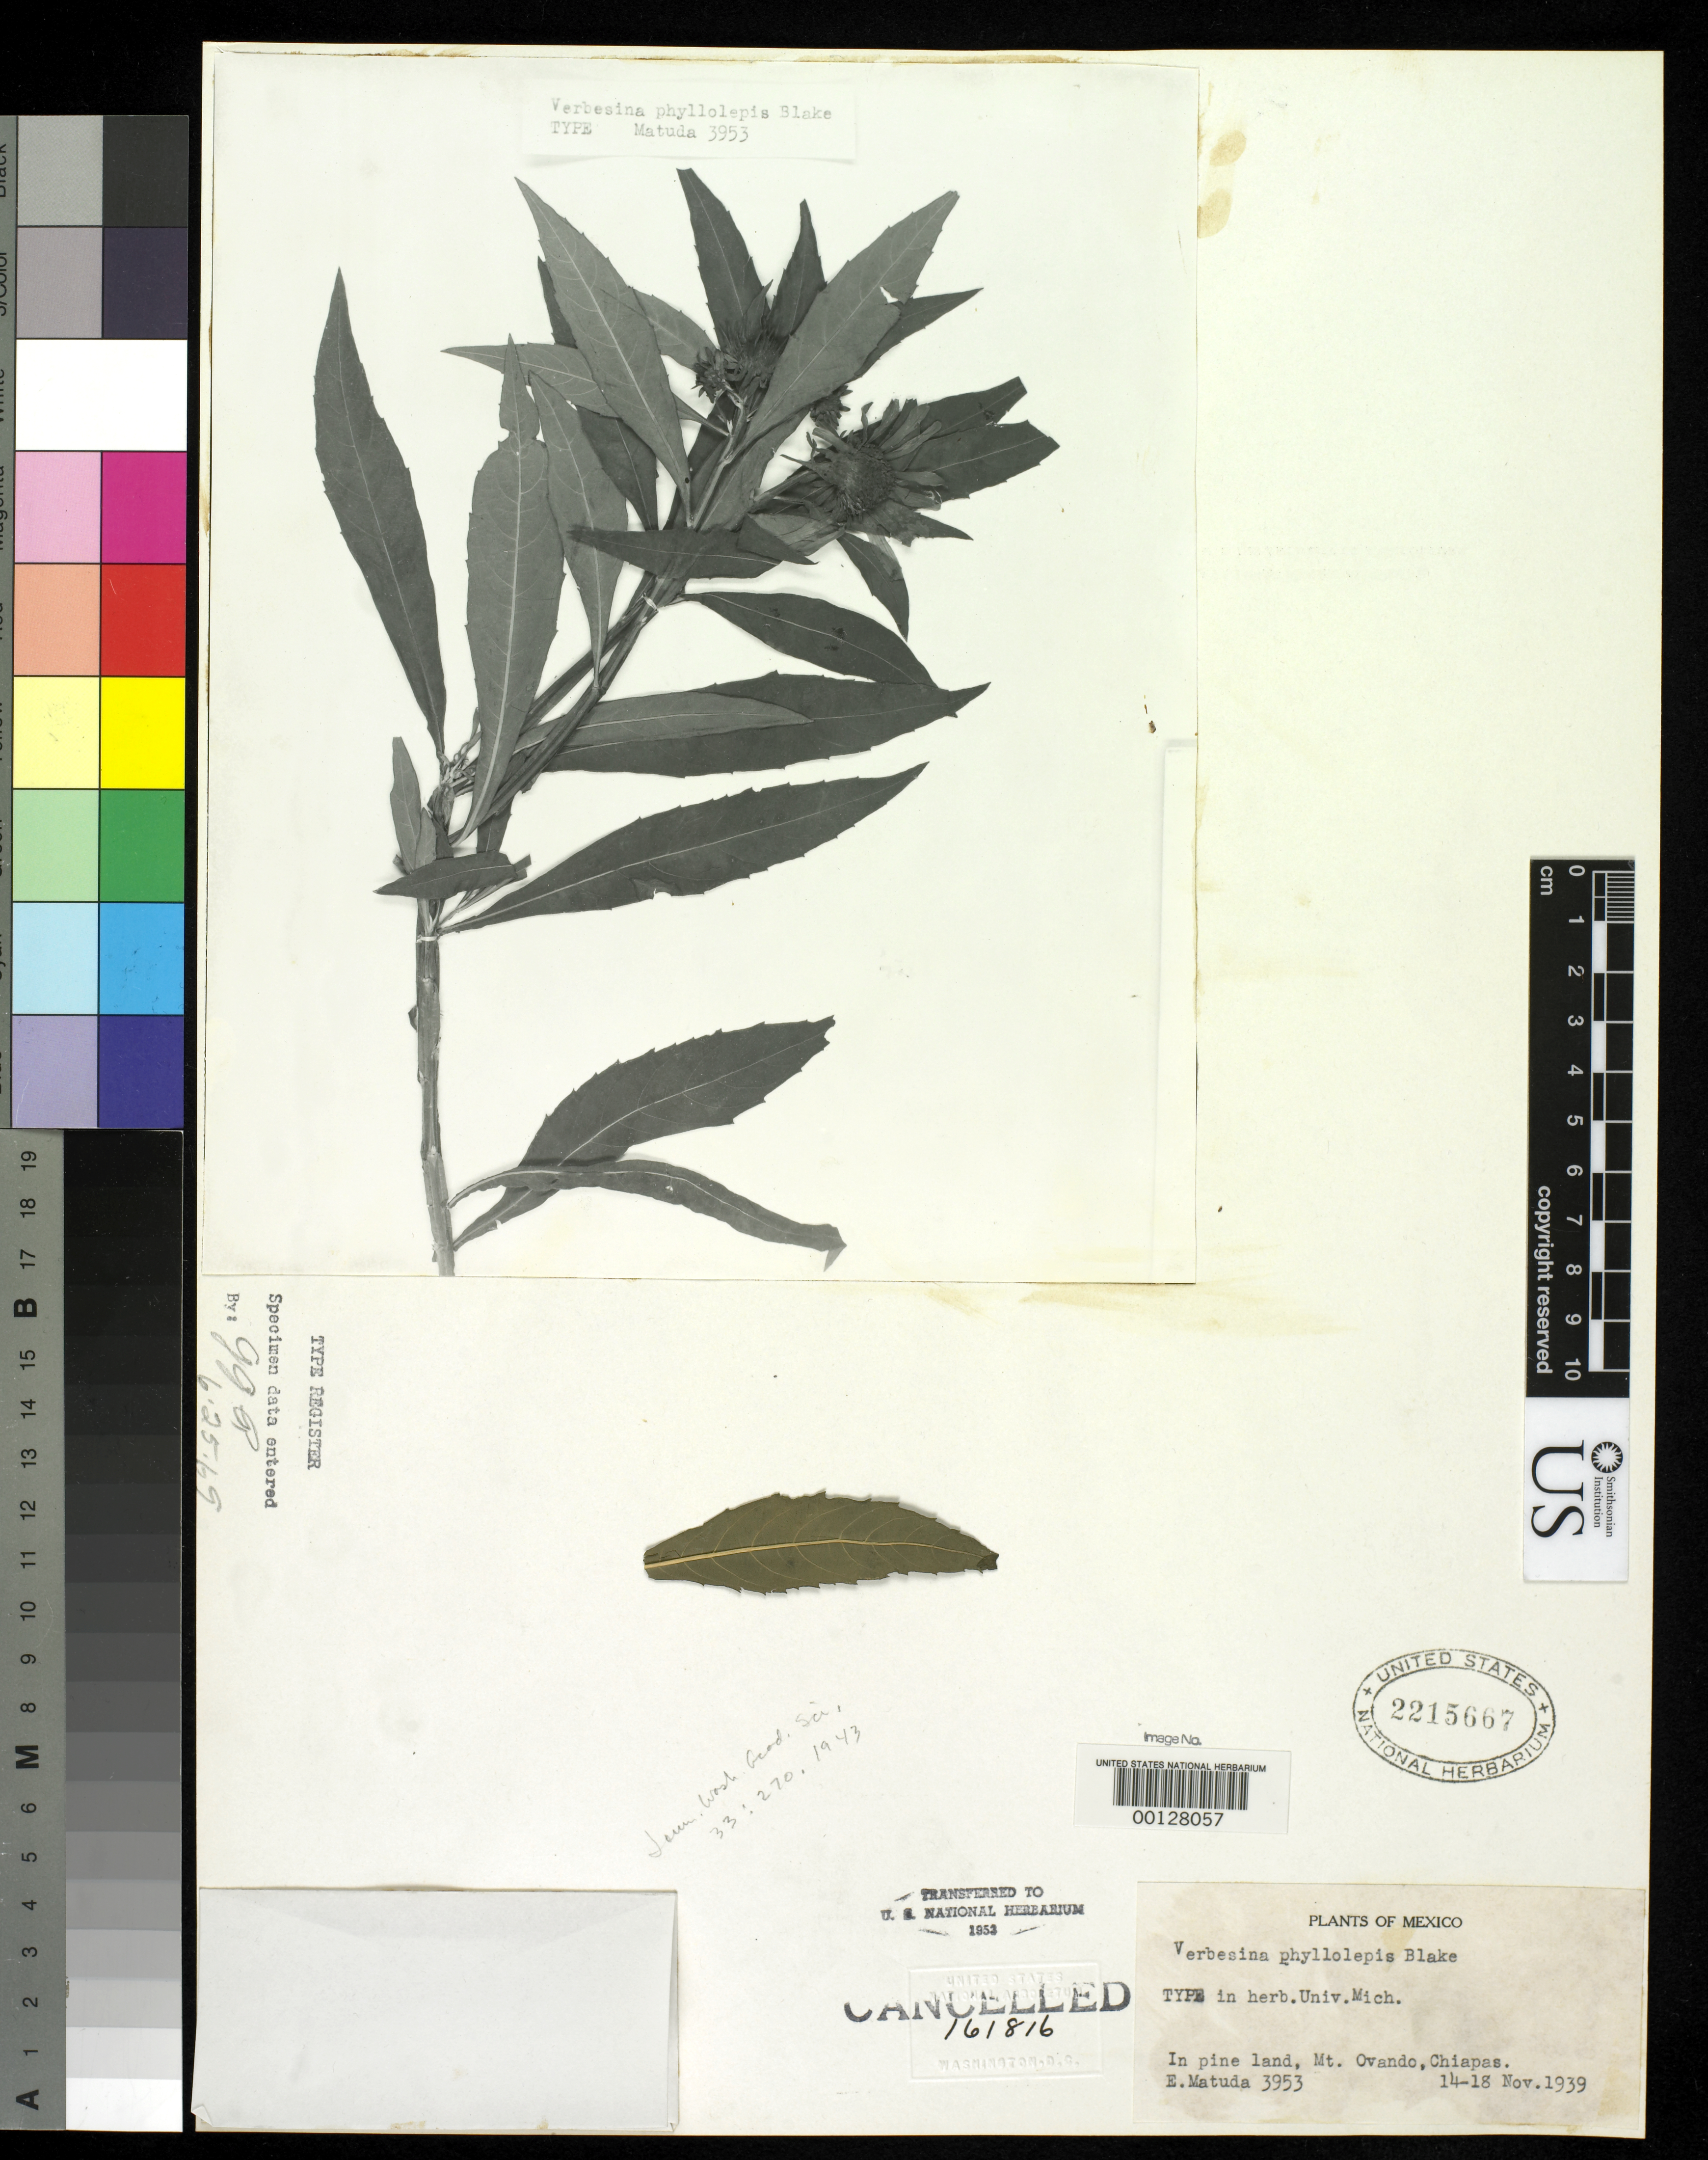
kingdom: Plantae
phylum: Tracheophyta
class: Magnoliopsida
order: Asterales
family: Asteraceae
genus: Verbesina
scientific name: Verbesina phyllolepis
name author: S.F. Blake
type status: Type Fragment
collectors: E. Matuda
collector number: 3953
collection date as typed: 14 Nov 1939 to 18 Nov 1939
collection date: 1939-11-14/1939-11-18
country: Mexico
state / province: Chiapas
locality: Mt. Ovando.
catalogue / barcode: US 2215667